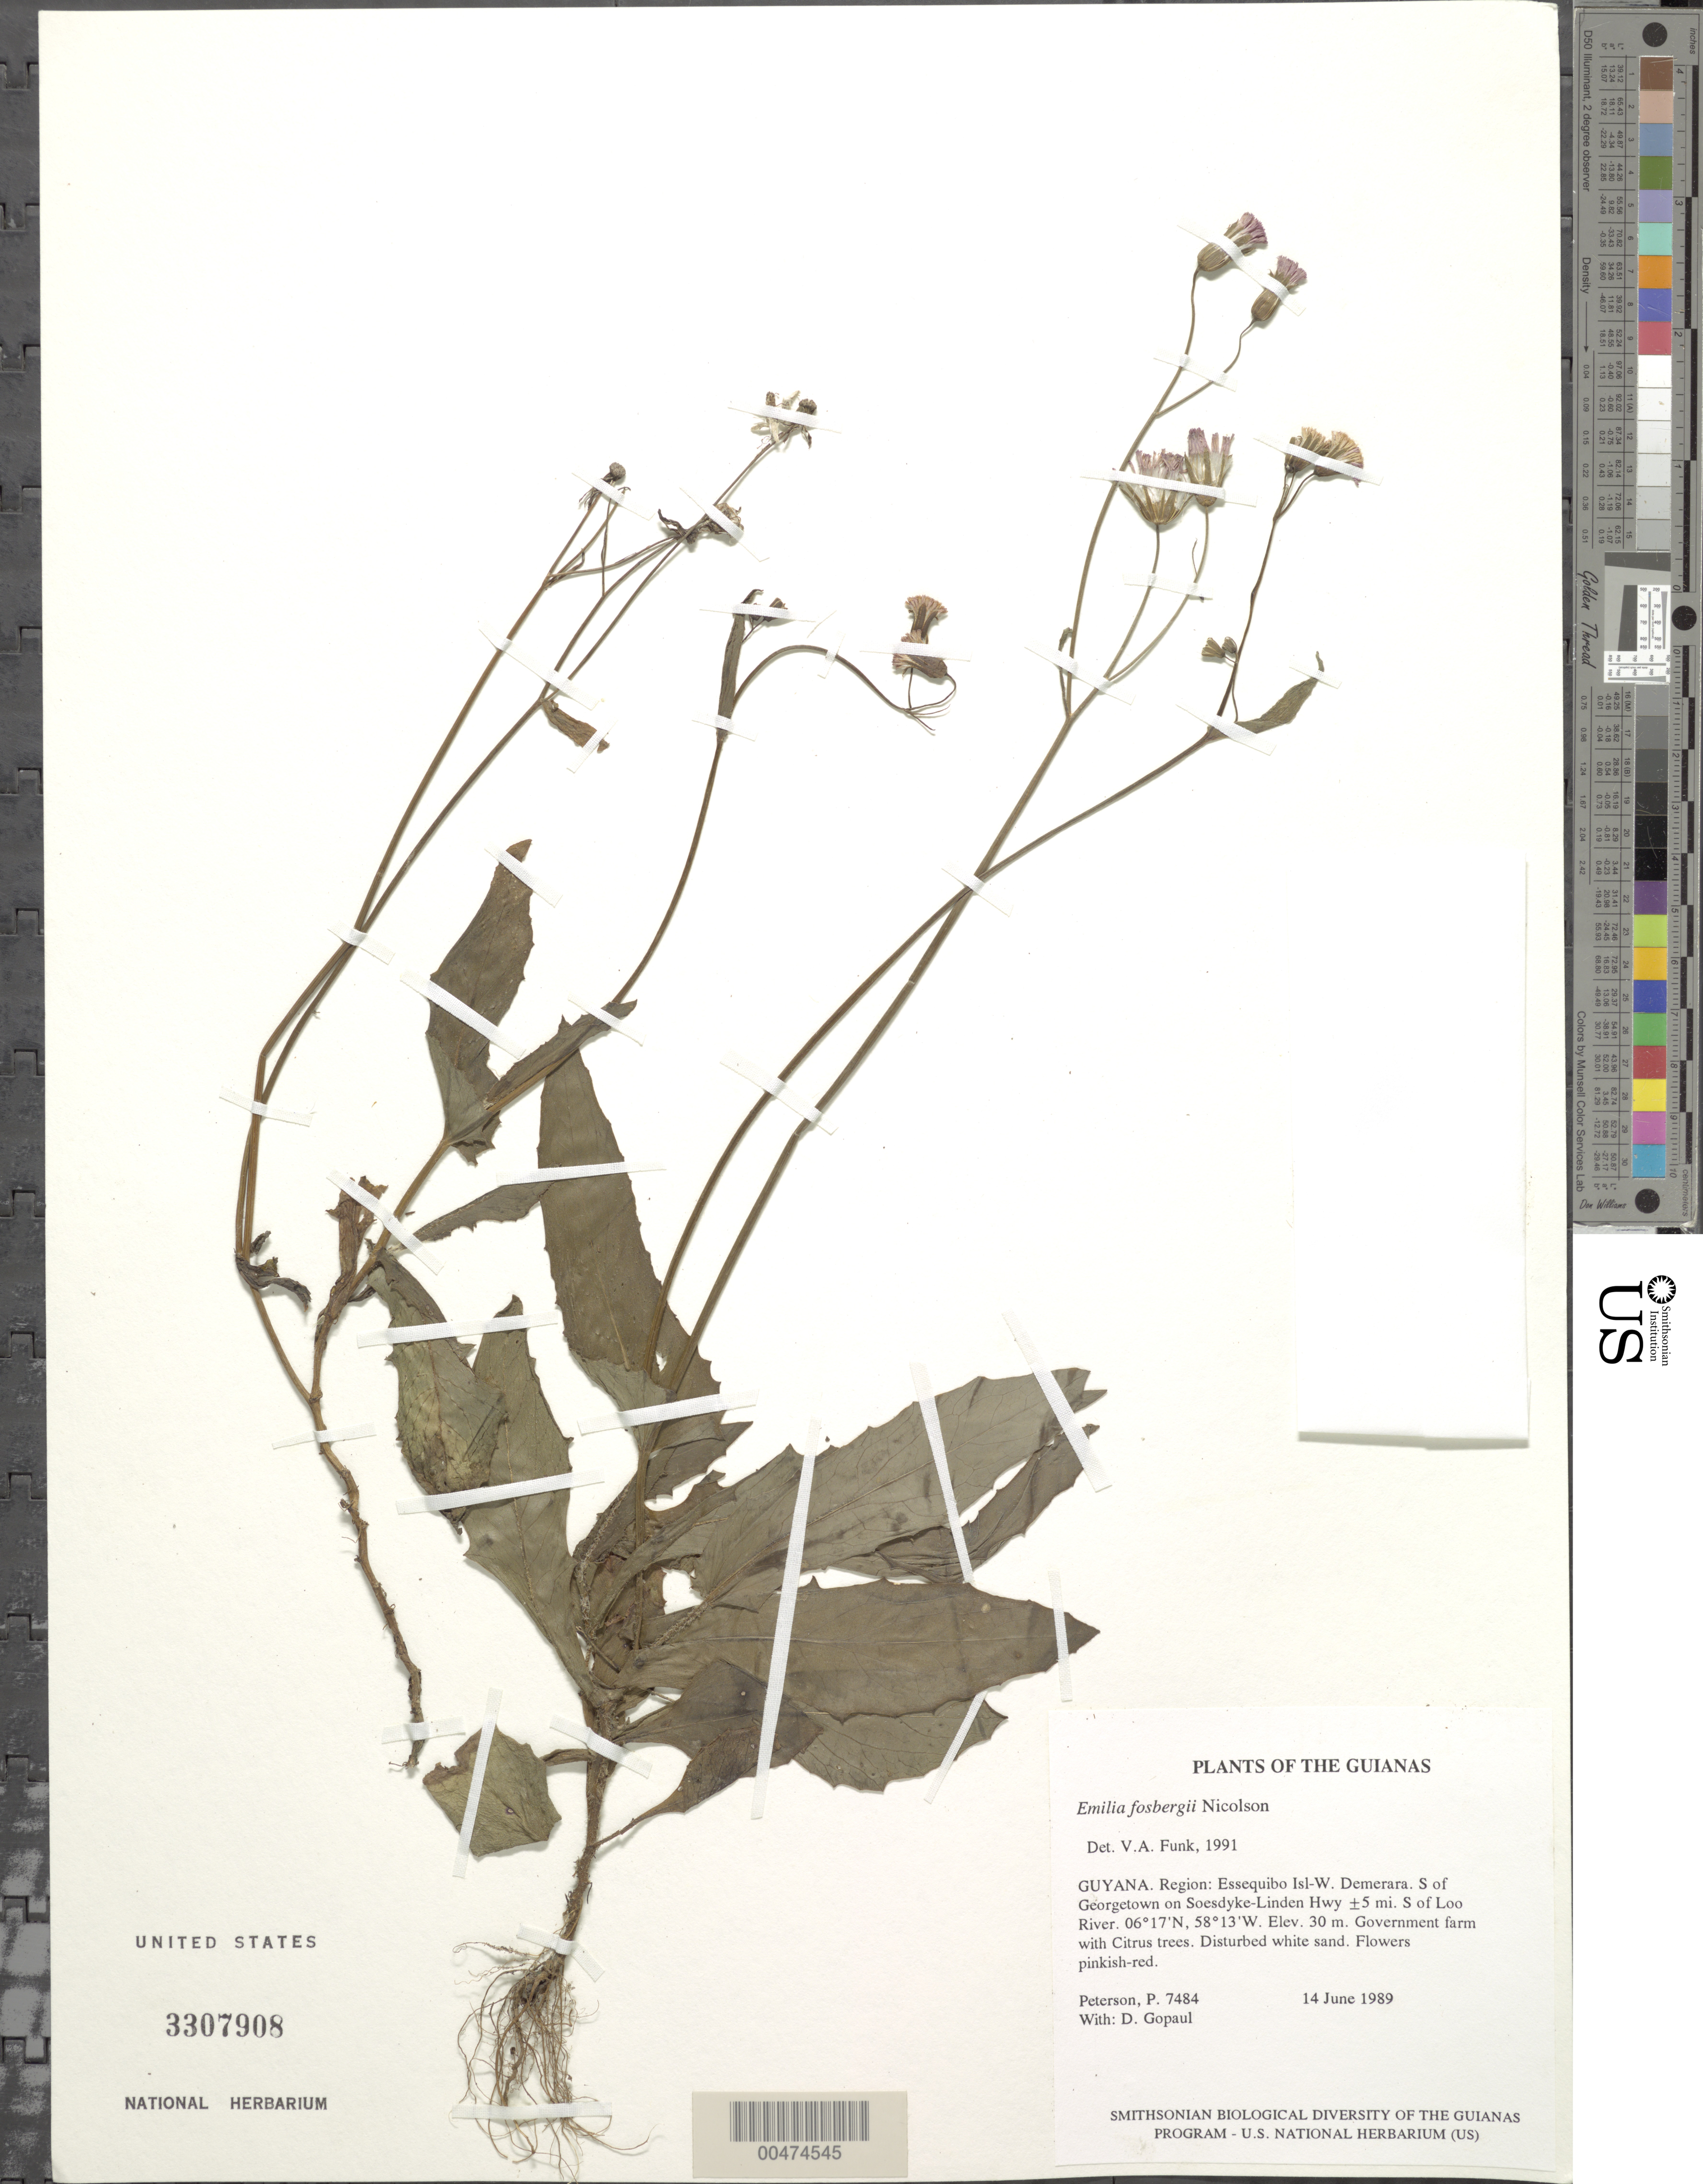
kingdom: Plantae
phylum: Tracheophyta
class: Magnoliopsida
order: Asterales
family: Asteraceae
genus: Emilia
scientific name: Emilia fosbergii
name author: Nicolson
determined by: Funk, Vicki A., (BOT), Smithsonian Institution - National Museum of Natural History (UNITED STATES)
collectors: P. M. Peterson & D. Gopaul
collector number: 7484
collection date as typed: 14 June 1989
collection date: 1989-06-14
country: Guyana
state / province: Essequibo Isl-W. Demerara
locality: S of Georgetown on Soesdyke-Linden Hwy ±5 mi. S of Loo River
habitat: Government farm with Citrus trees. Disturbed white sand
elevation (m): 30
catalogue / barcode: US 3307908